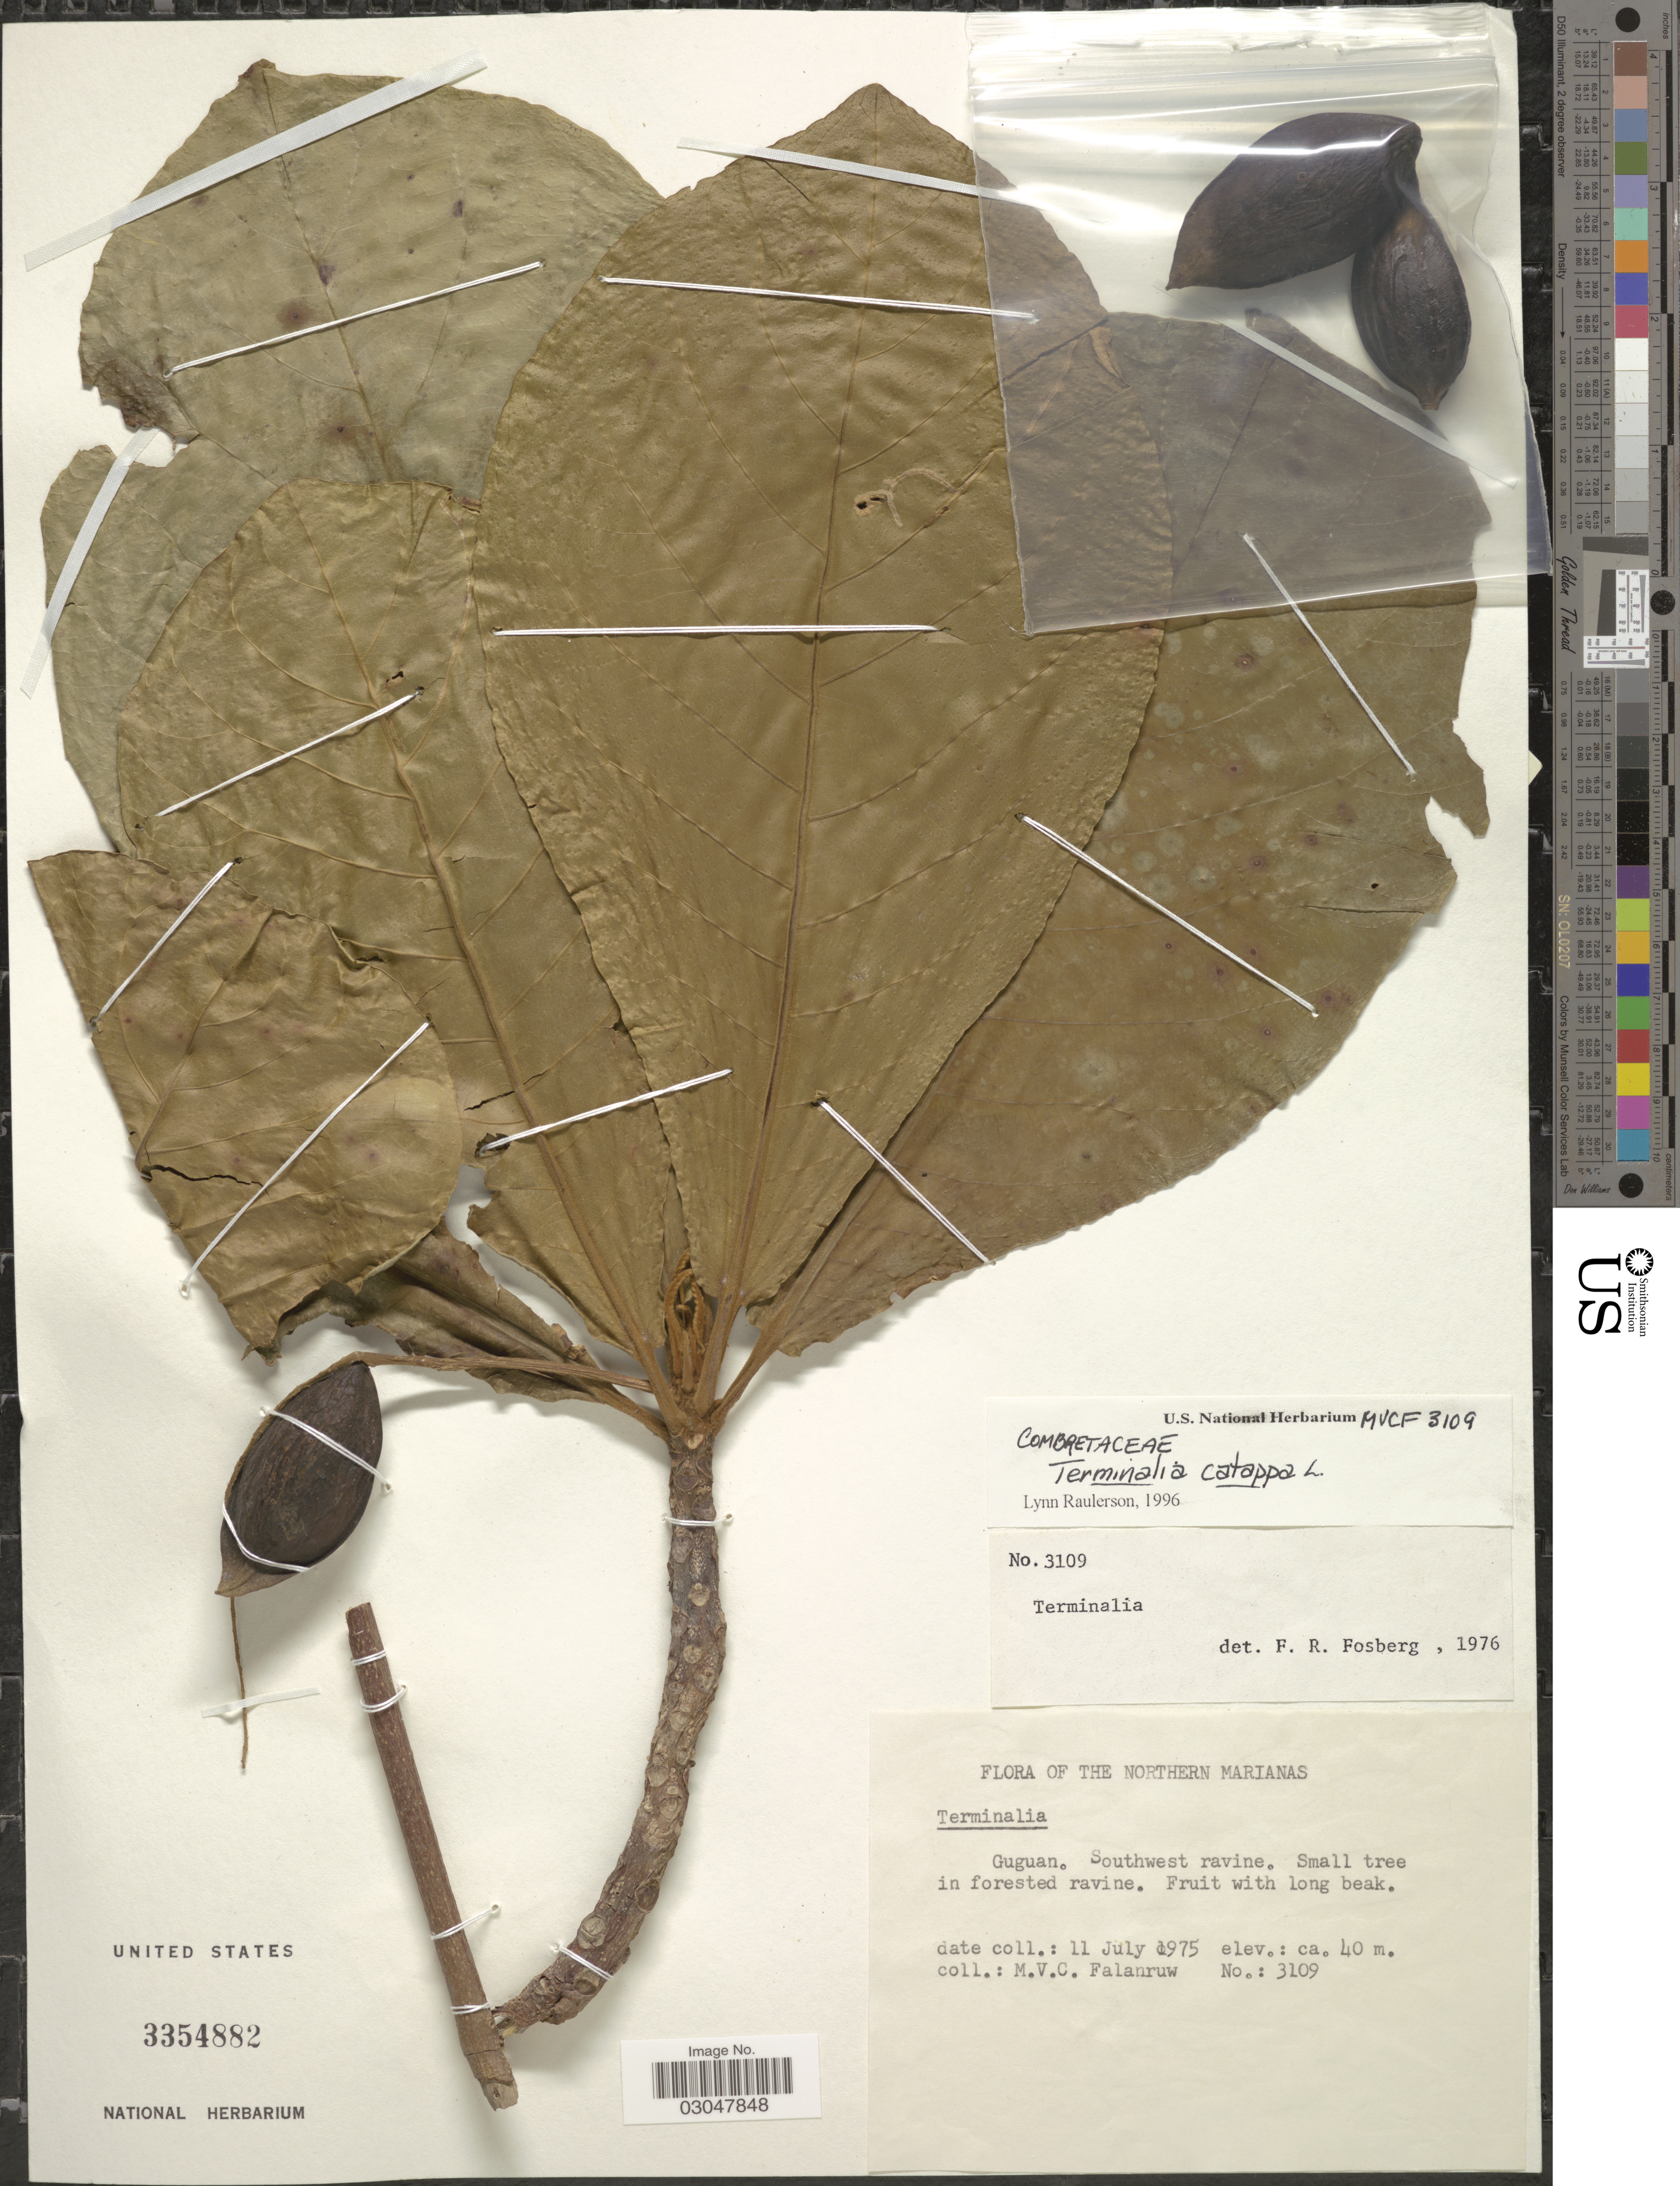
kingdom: Plantae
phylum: Tracheophyta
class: Magnoliopsida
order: Myrtales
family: Combretaceae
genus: Terminalia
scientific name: Terminalia catappa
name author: L.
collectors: M. V. Falanruw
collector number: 3109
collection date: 1975-07-11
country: Northern Mariana Islands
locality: Northern Marianas. Guguan. Southwest ravine.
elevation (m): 40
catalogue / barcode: US 3354882